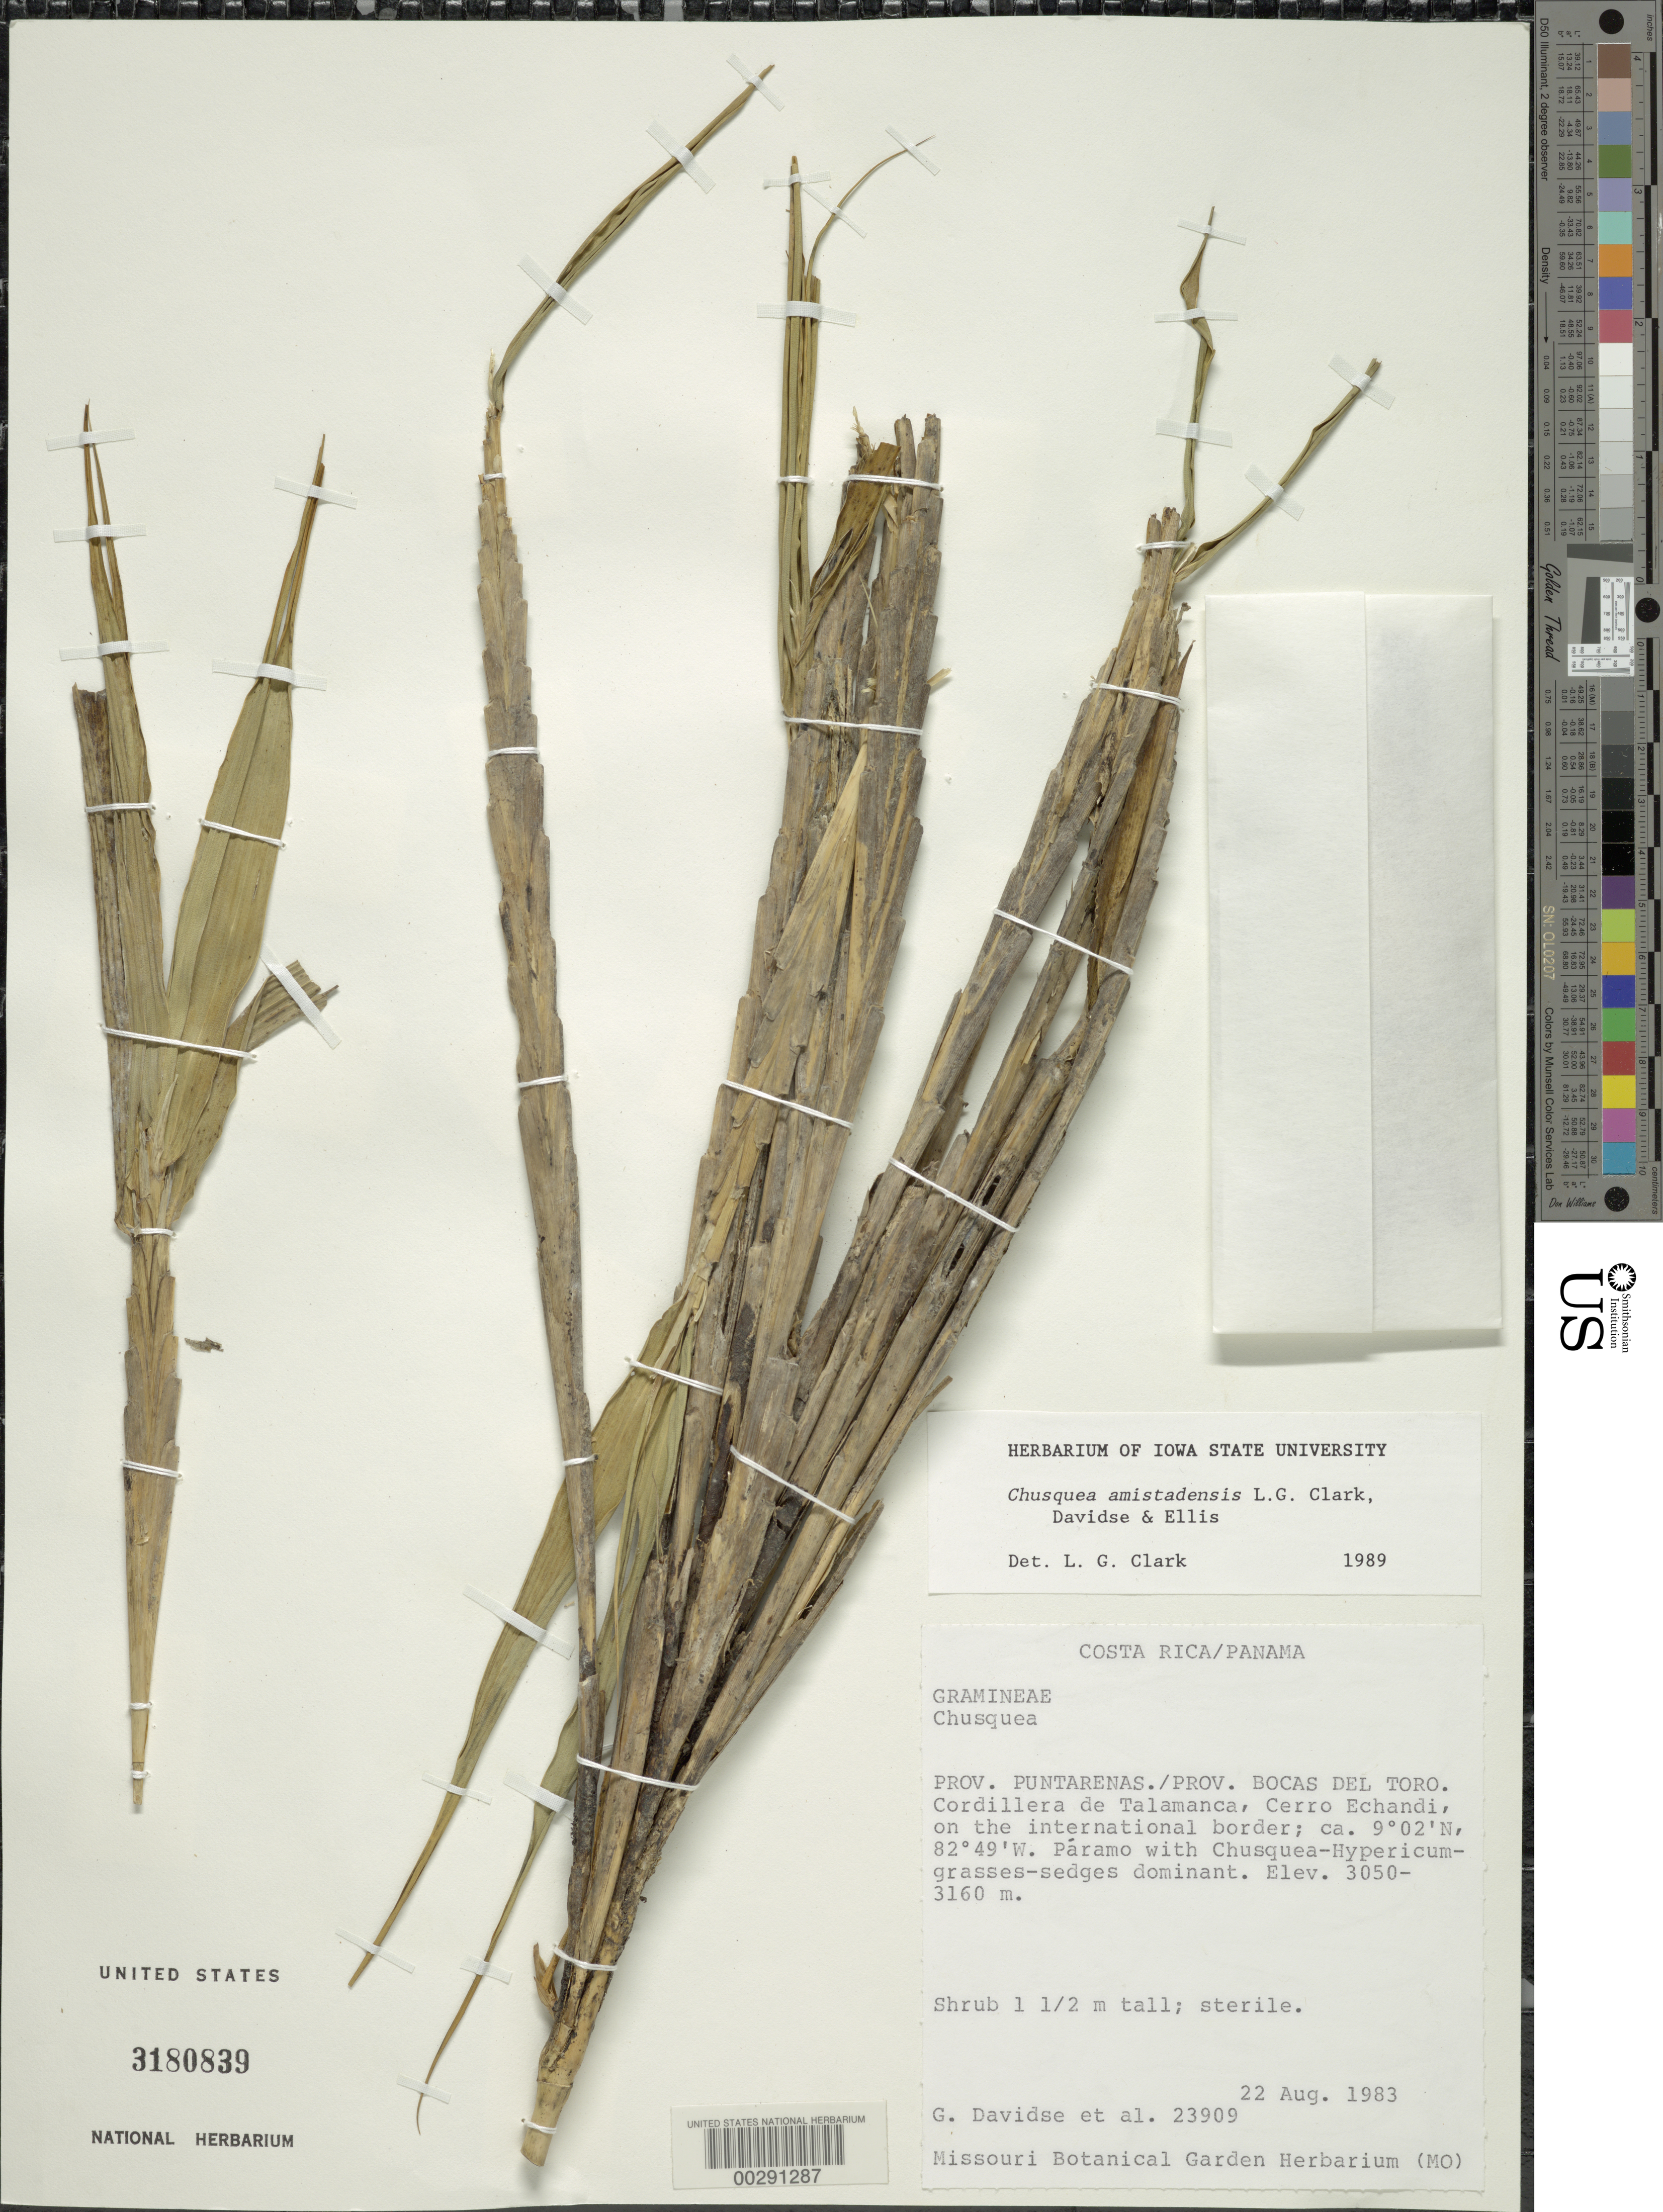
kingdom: Plantae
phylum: Tracheophyta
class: Liliopsida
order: Poales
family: Poaceae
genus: Chusquea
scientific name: Chusquea amistadensis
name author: L.G. Clark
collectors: G. Davidse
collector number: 23909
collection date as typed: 22 Aug 1983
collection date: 1983-08-22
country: Costa Rica / Panama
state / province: Puntarenas / Bocas del Toro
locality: Cordillera de Talamanca, Cerro Echandi, on the international border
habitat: Paramo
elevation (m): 3050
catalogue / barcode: US 3180839